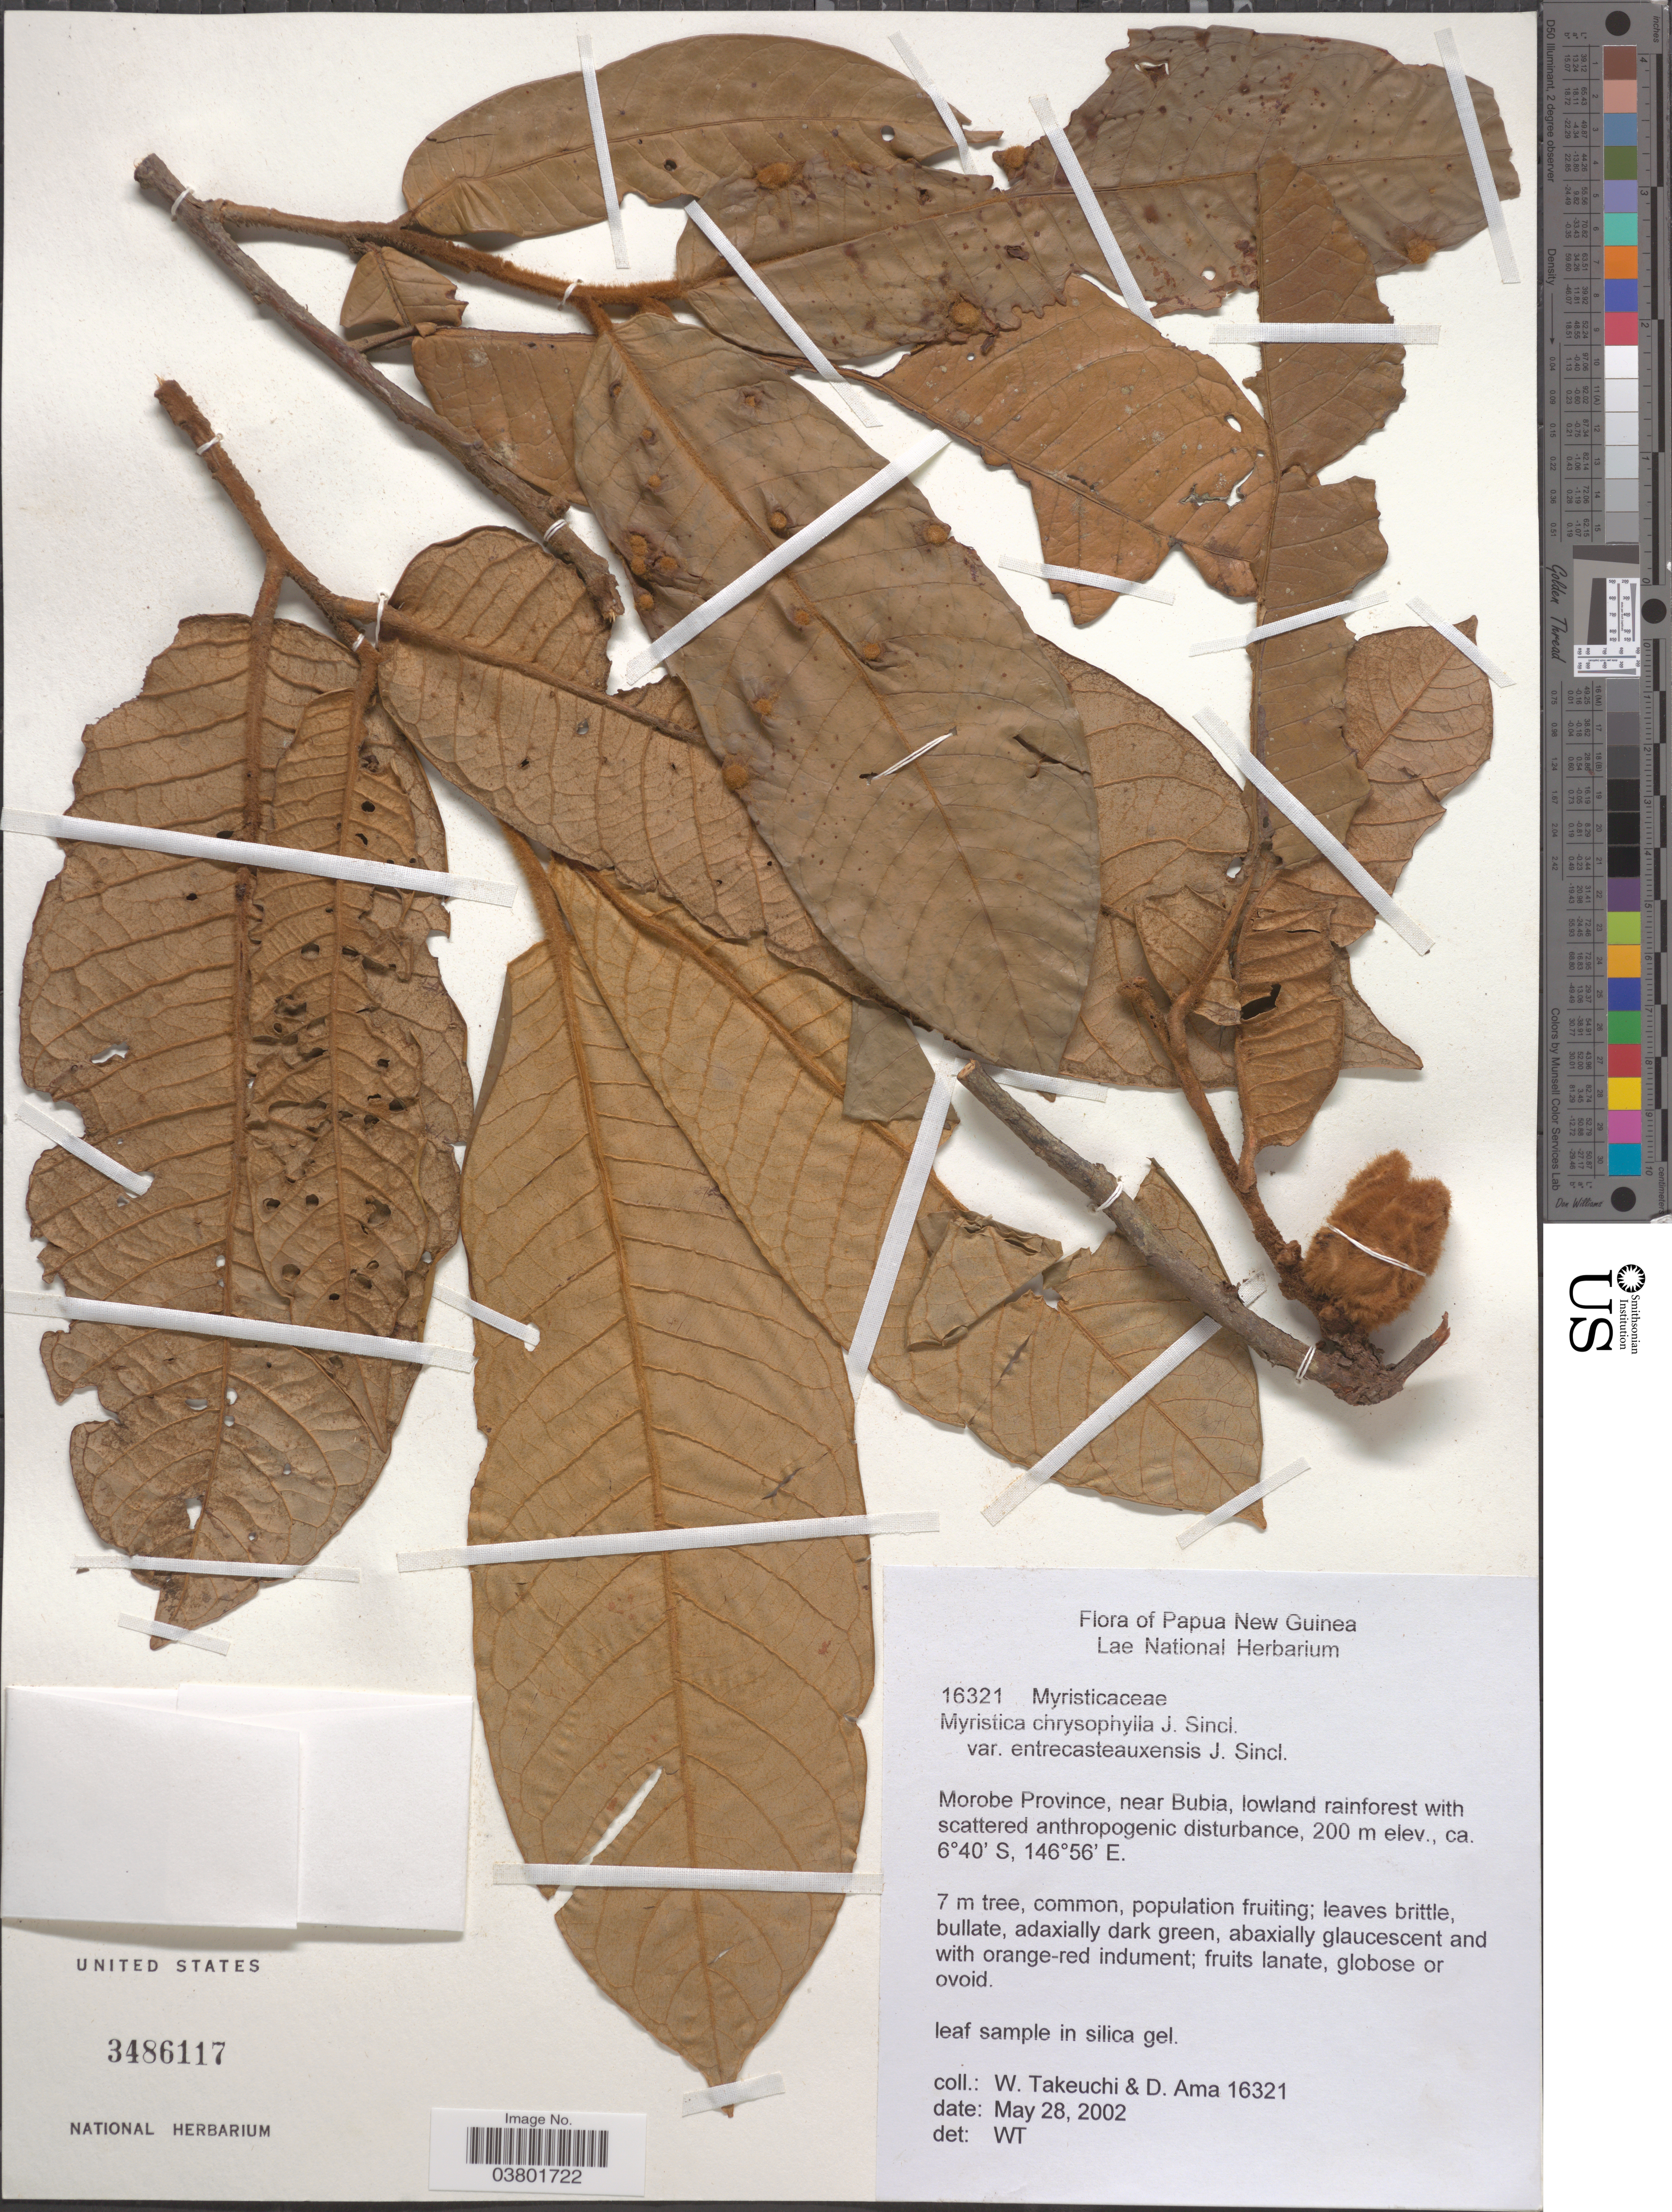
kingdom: Plantae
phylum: Tracheophyta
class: Magnoliopsida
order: Magnoliales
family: Myristicaceae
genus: Myristica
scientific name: Myristica chrysophylla var. entrecasteauxensis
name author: J. Sinclair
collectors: W. Takeuchi & D. Ama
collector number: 16321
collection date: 2002-05-28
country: Papua New Guinea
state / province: Morobe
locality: Near Bubia.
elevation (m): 200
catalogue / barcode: US 3486117